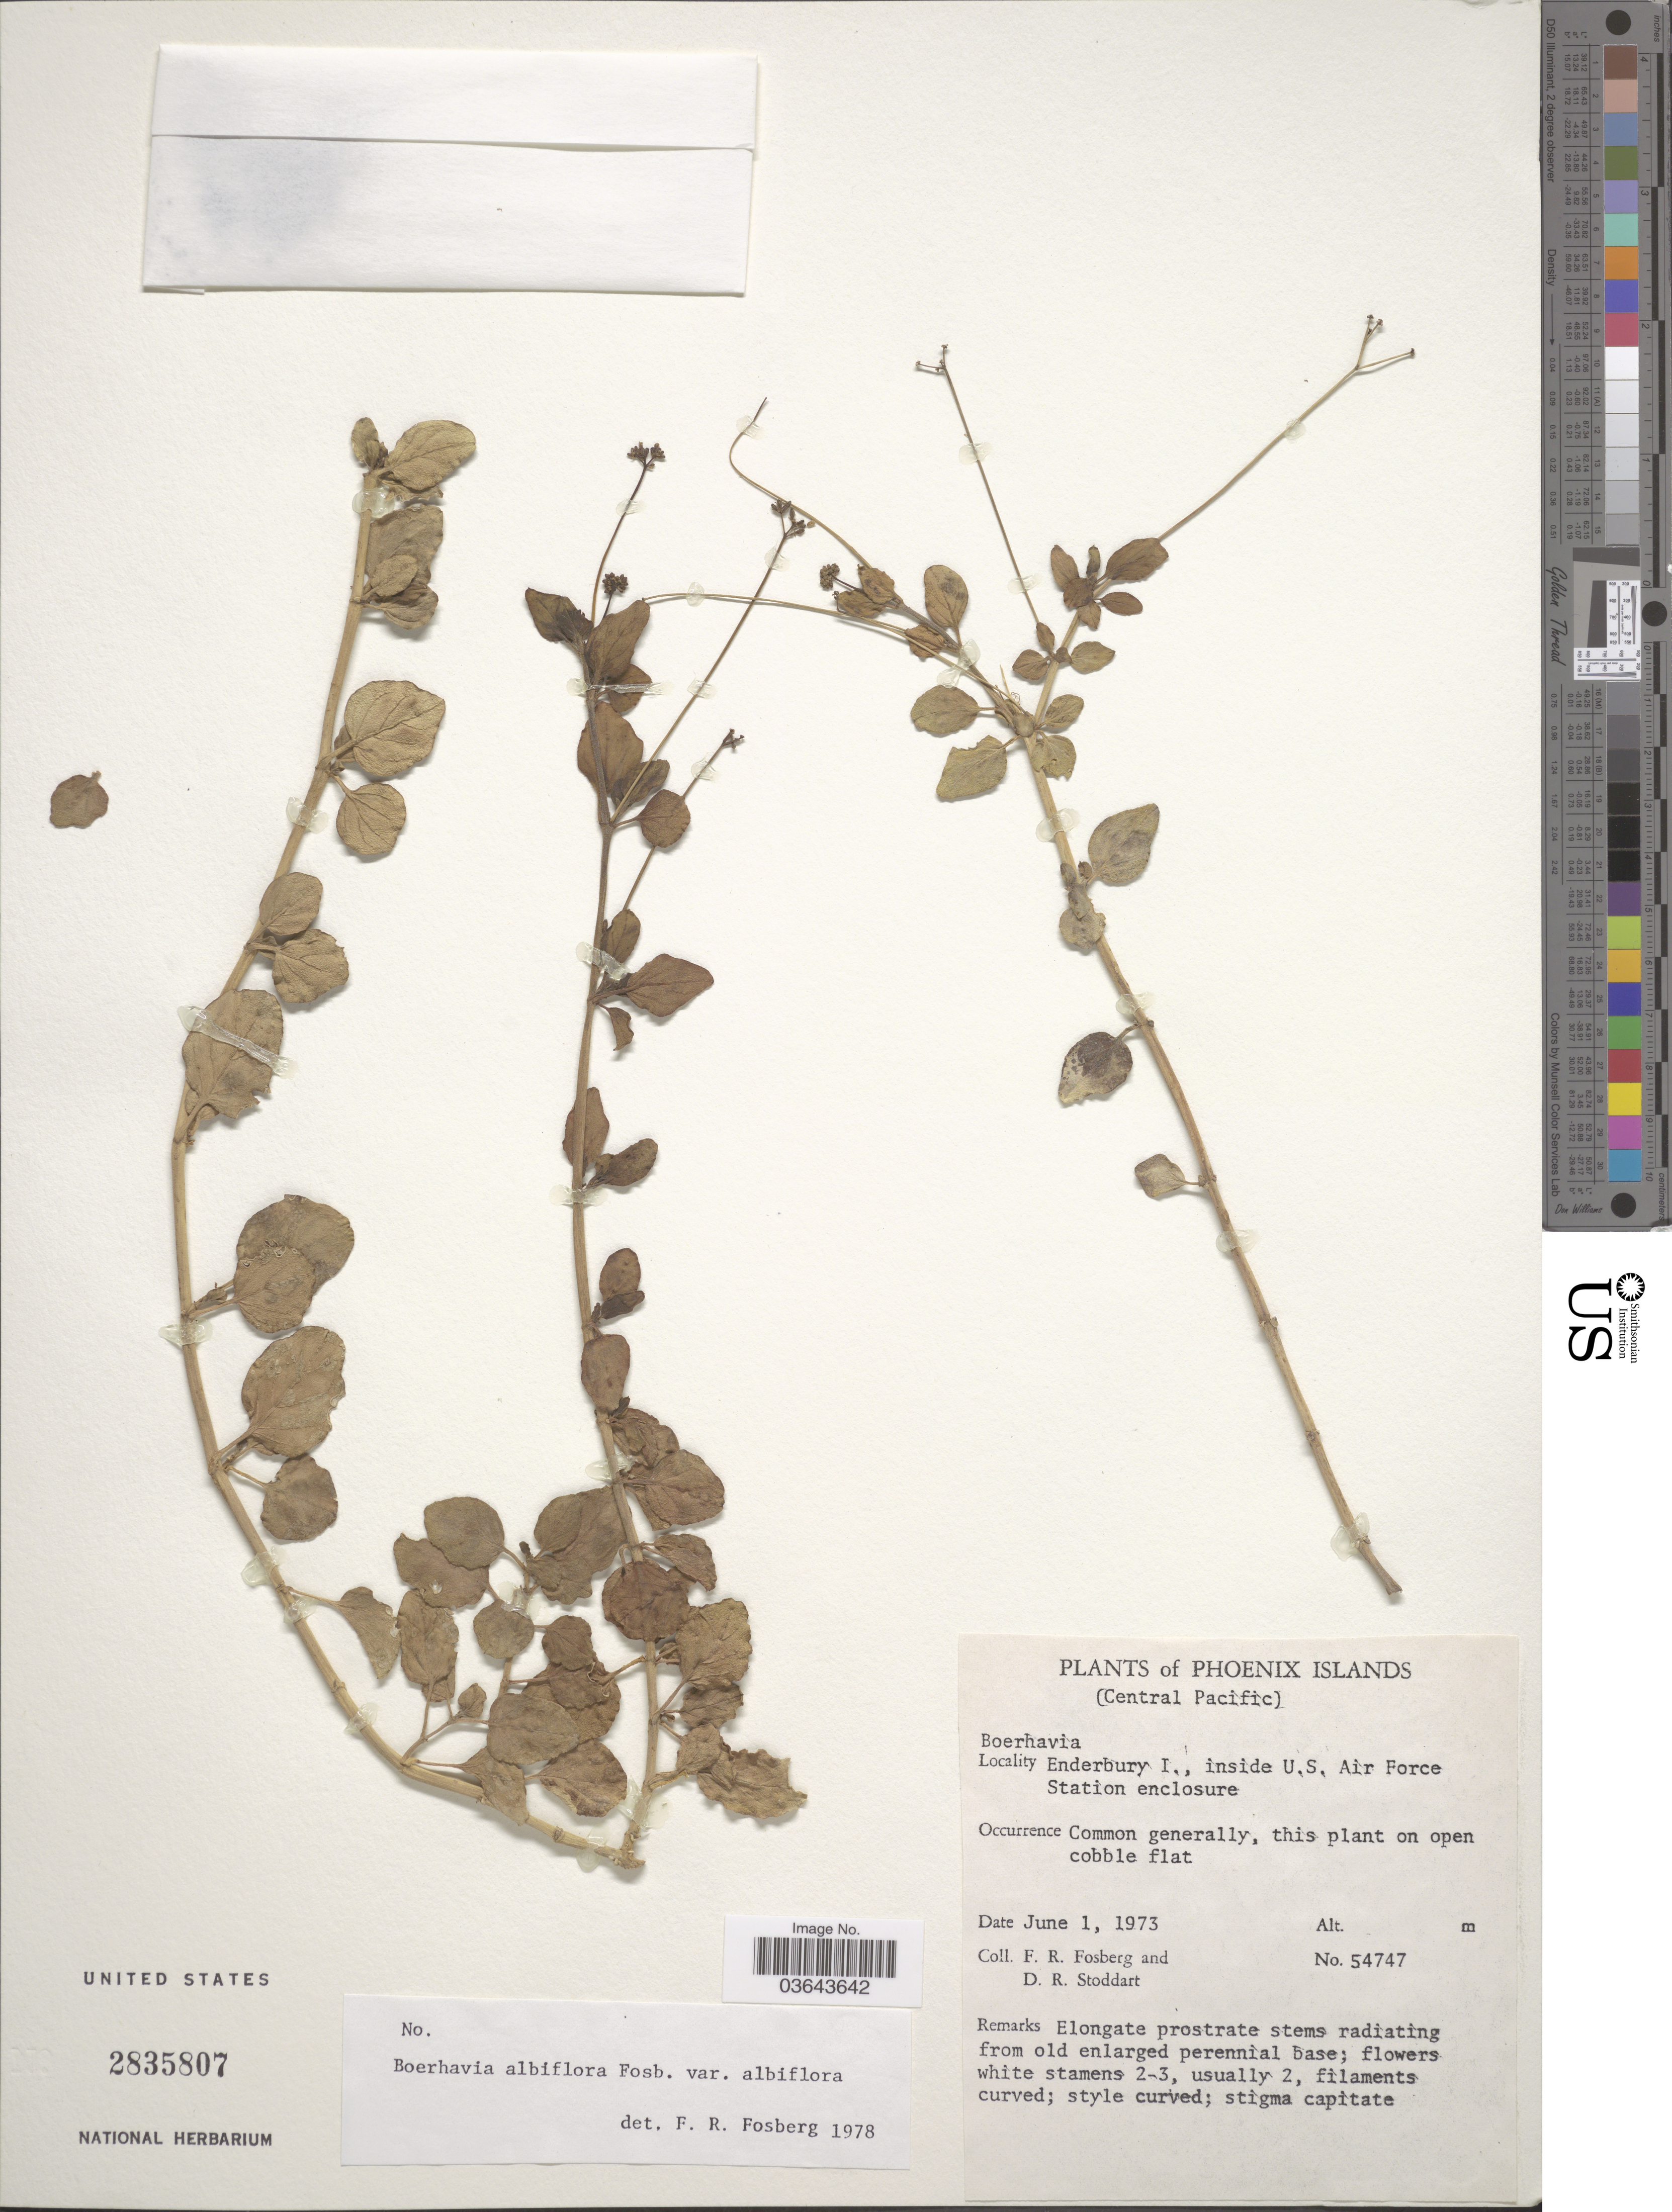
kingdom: Plantae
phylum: Tracheophyta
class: Magnoliopsida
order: Caryophyllales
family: Nyctaginaceae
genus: Boerhavia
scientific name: Boerhavia albiflora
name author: Fosberg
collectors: F. R. Fosberg & D. R. Stoddart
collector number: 54747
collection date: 1973-06-01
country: Kiribati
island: Enderbury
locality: Phoenix Islands (Central Pacific). Enderbury I., inside U.S. Air Force Station enclosure.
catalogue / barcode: US 2835807